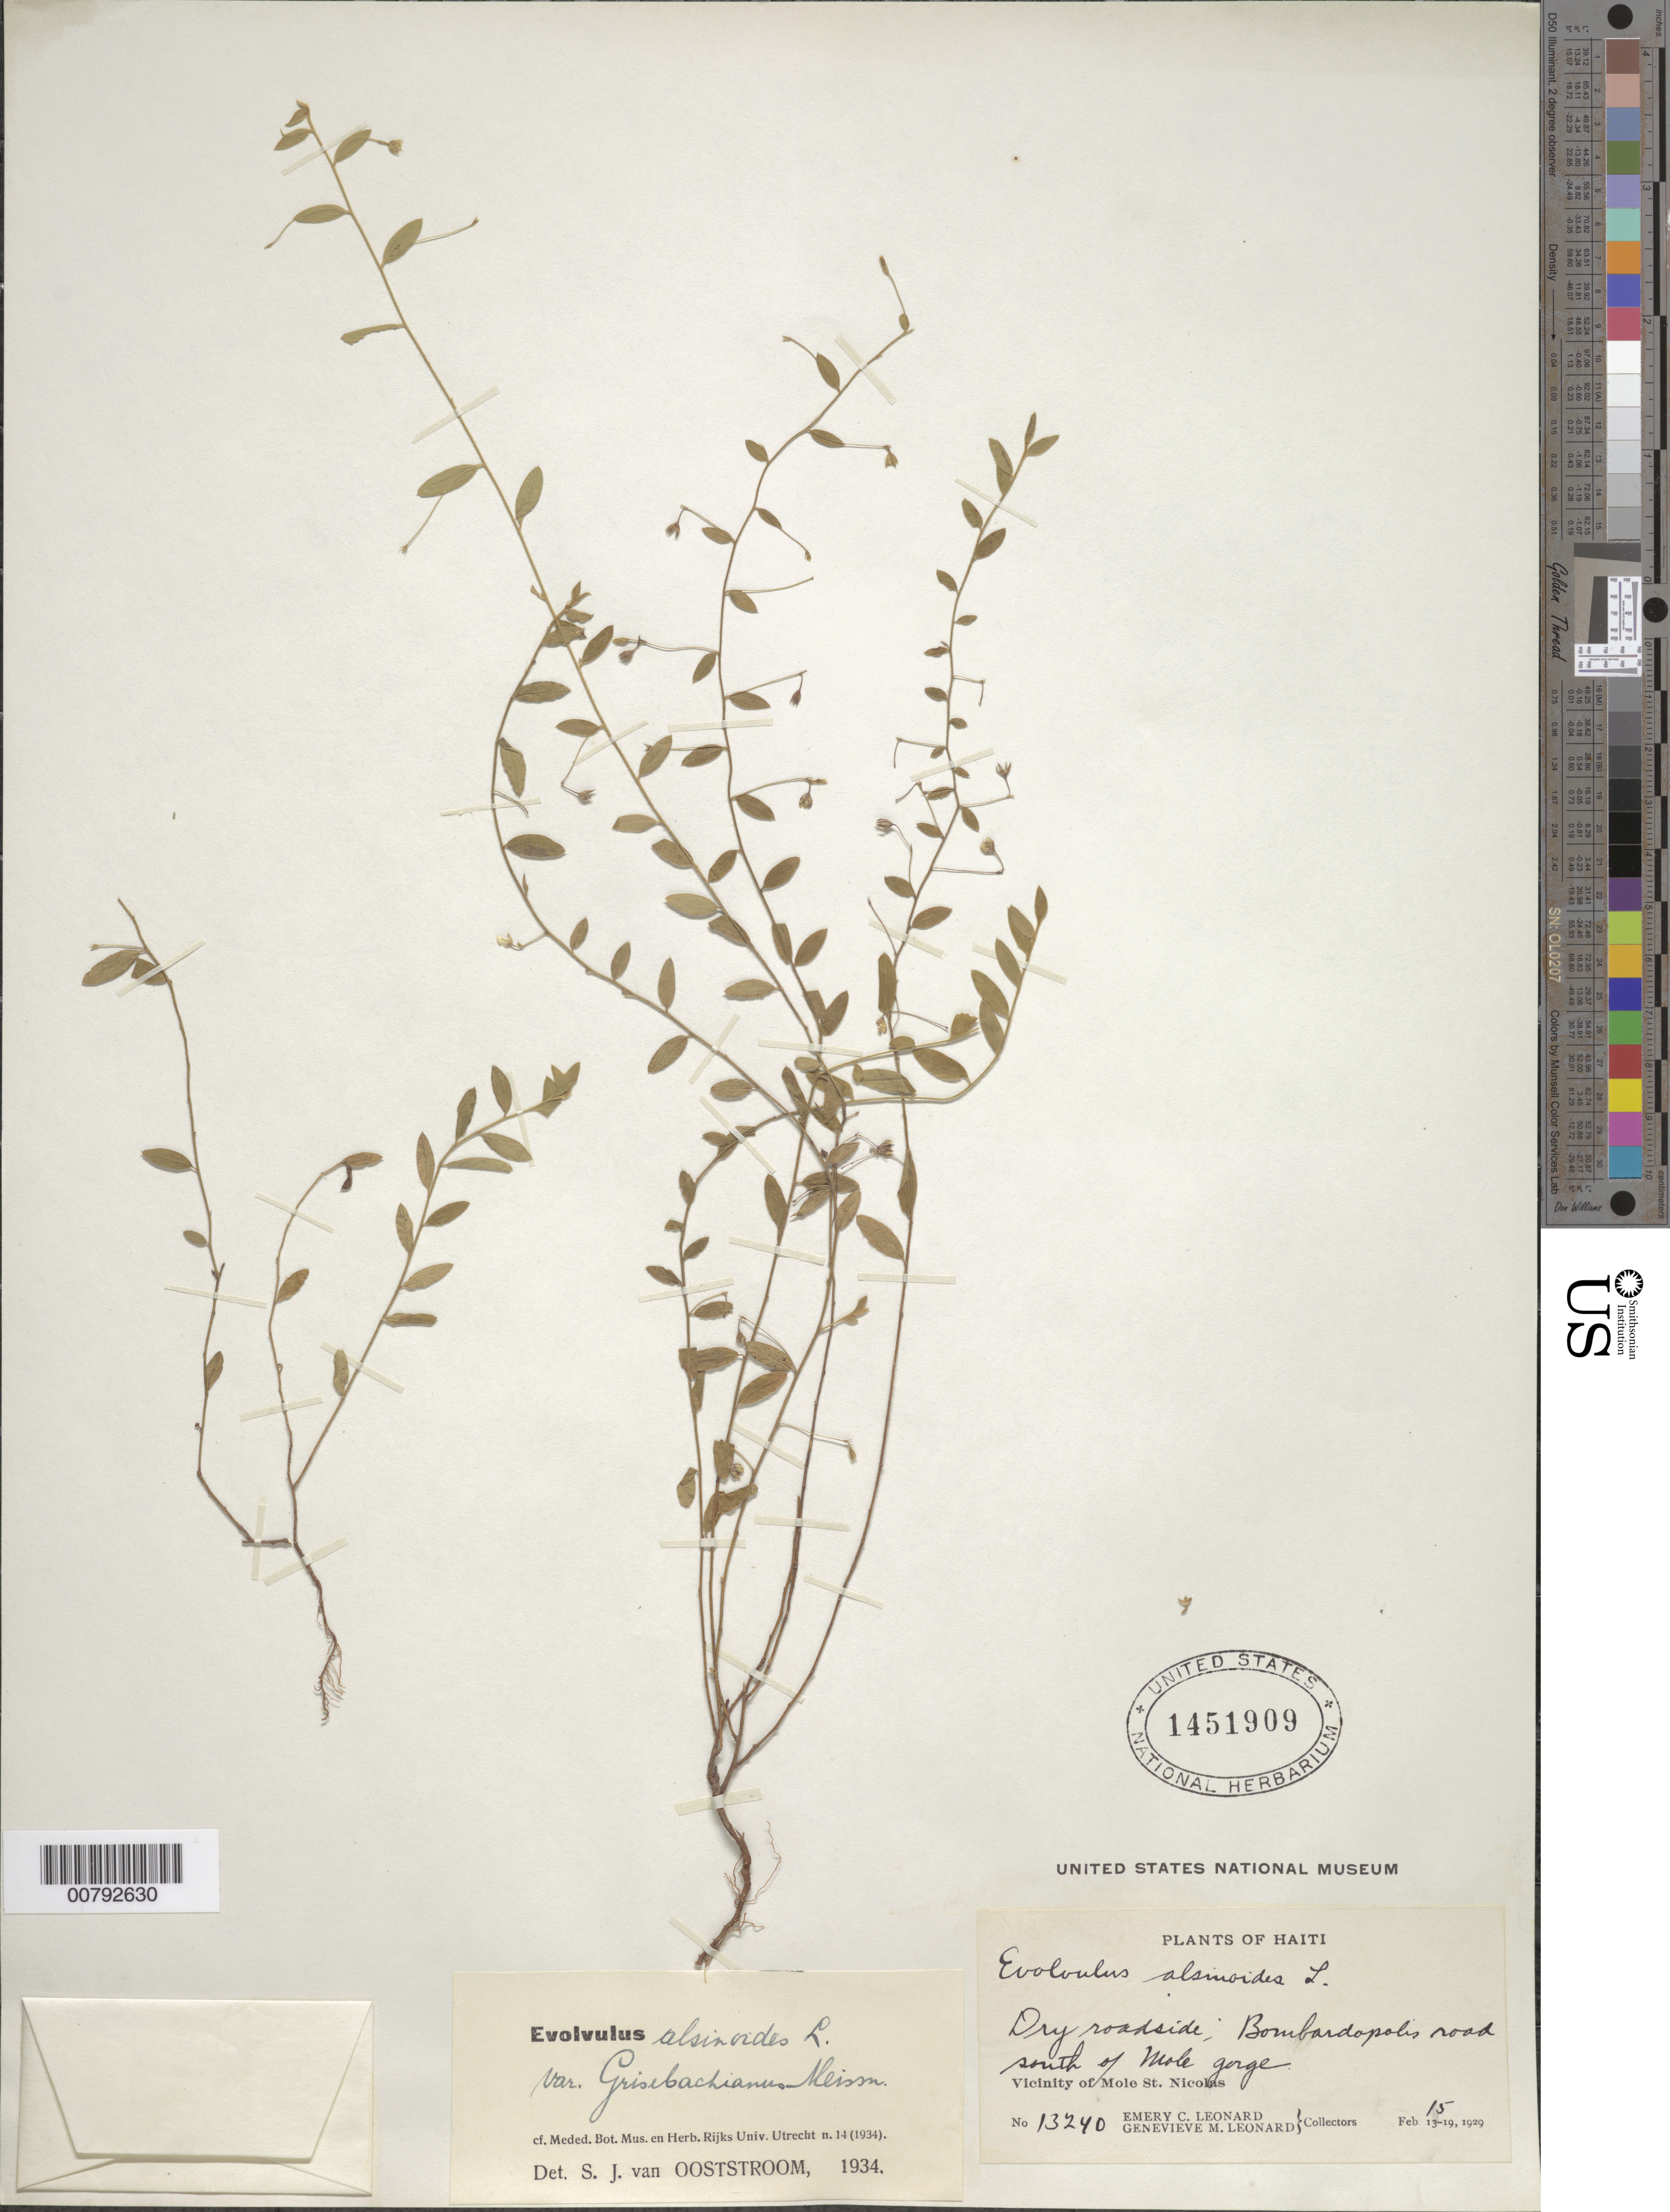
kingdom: Plantae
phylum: Tracheophyta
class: Magnoliopsida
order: Solanales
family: Convolvulaceae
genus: Evolvulus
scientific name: Evolvulus alsinoides var. grisebachianus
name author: Meisn.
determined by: Ooststroom, S. J. van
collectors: E. C. Leonard & G. M. Leonard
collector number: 13240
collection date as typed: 15 Feb 1929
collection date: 1929-02-15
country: Haiti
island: Hispaniola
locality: Vicinity of Mole St. Nicolas, Bombardopolis road south of Mole gorge.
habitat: Dry roadside.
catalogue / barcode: US 1451909